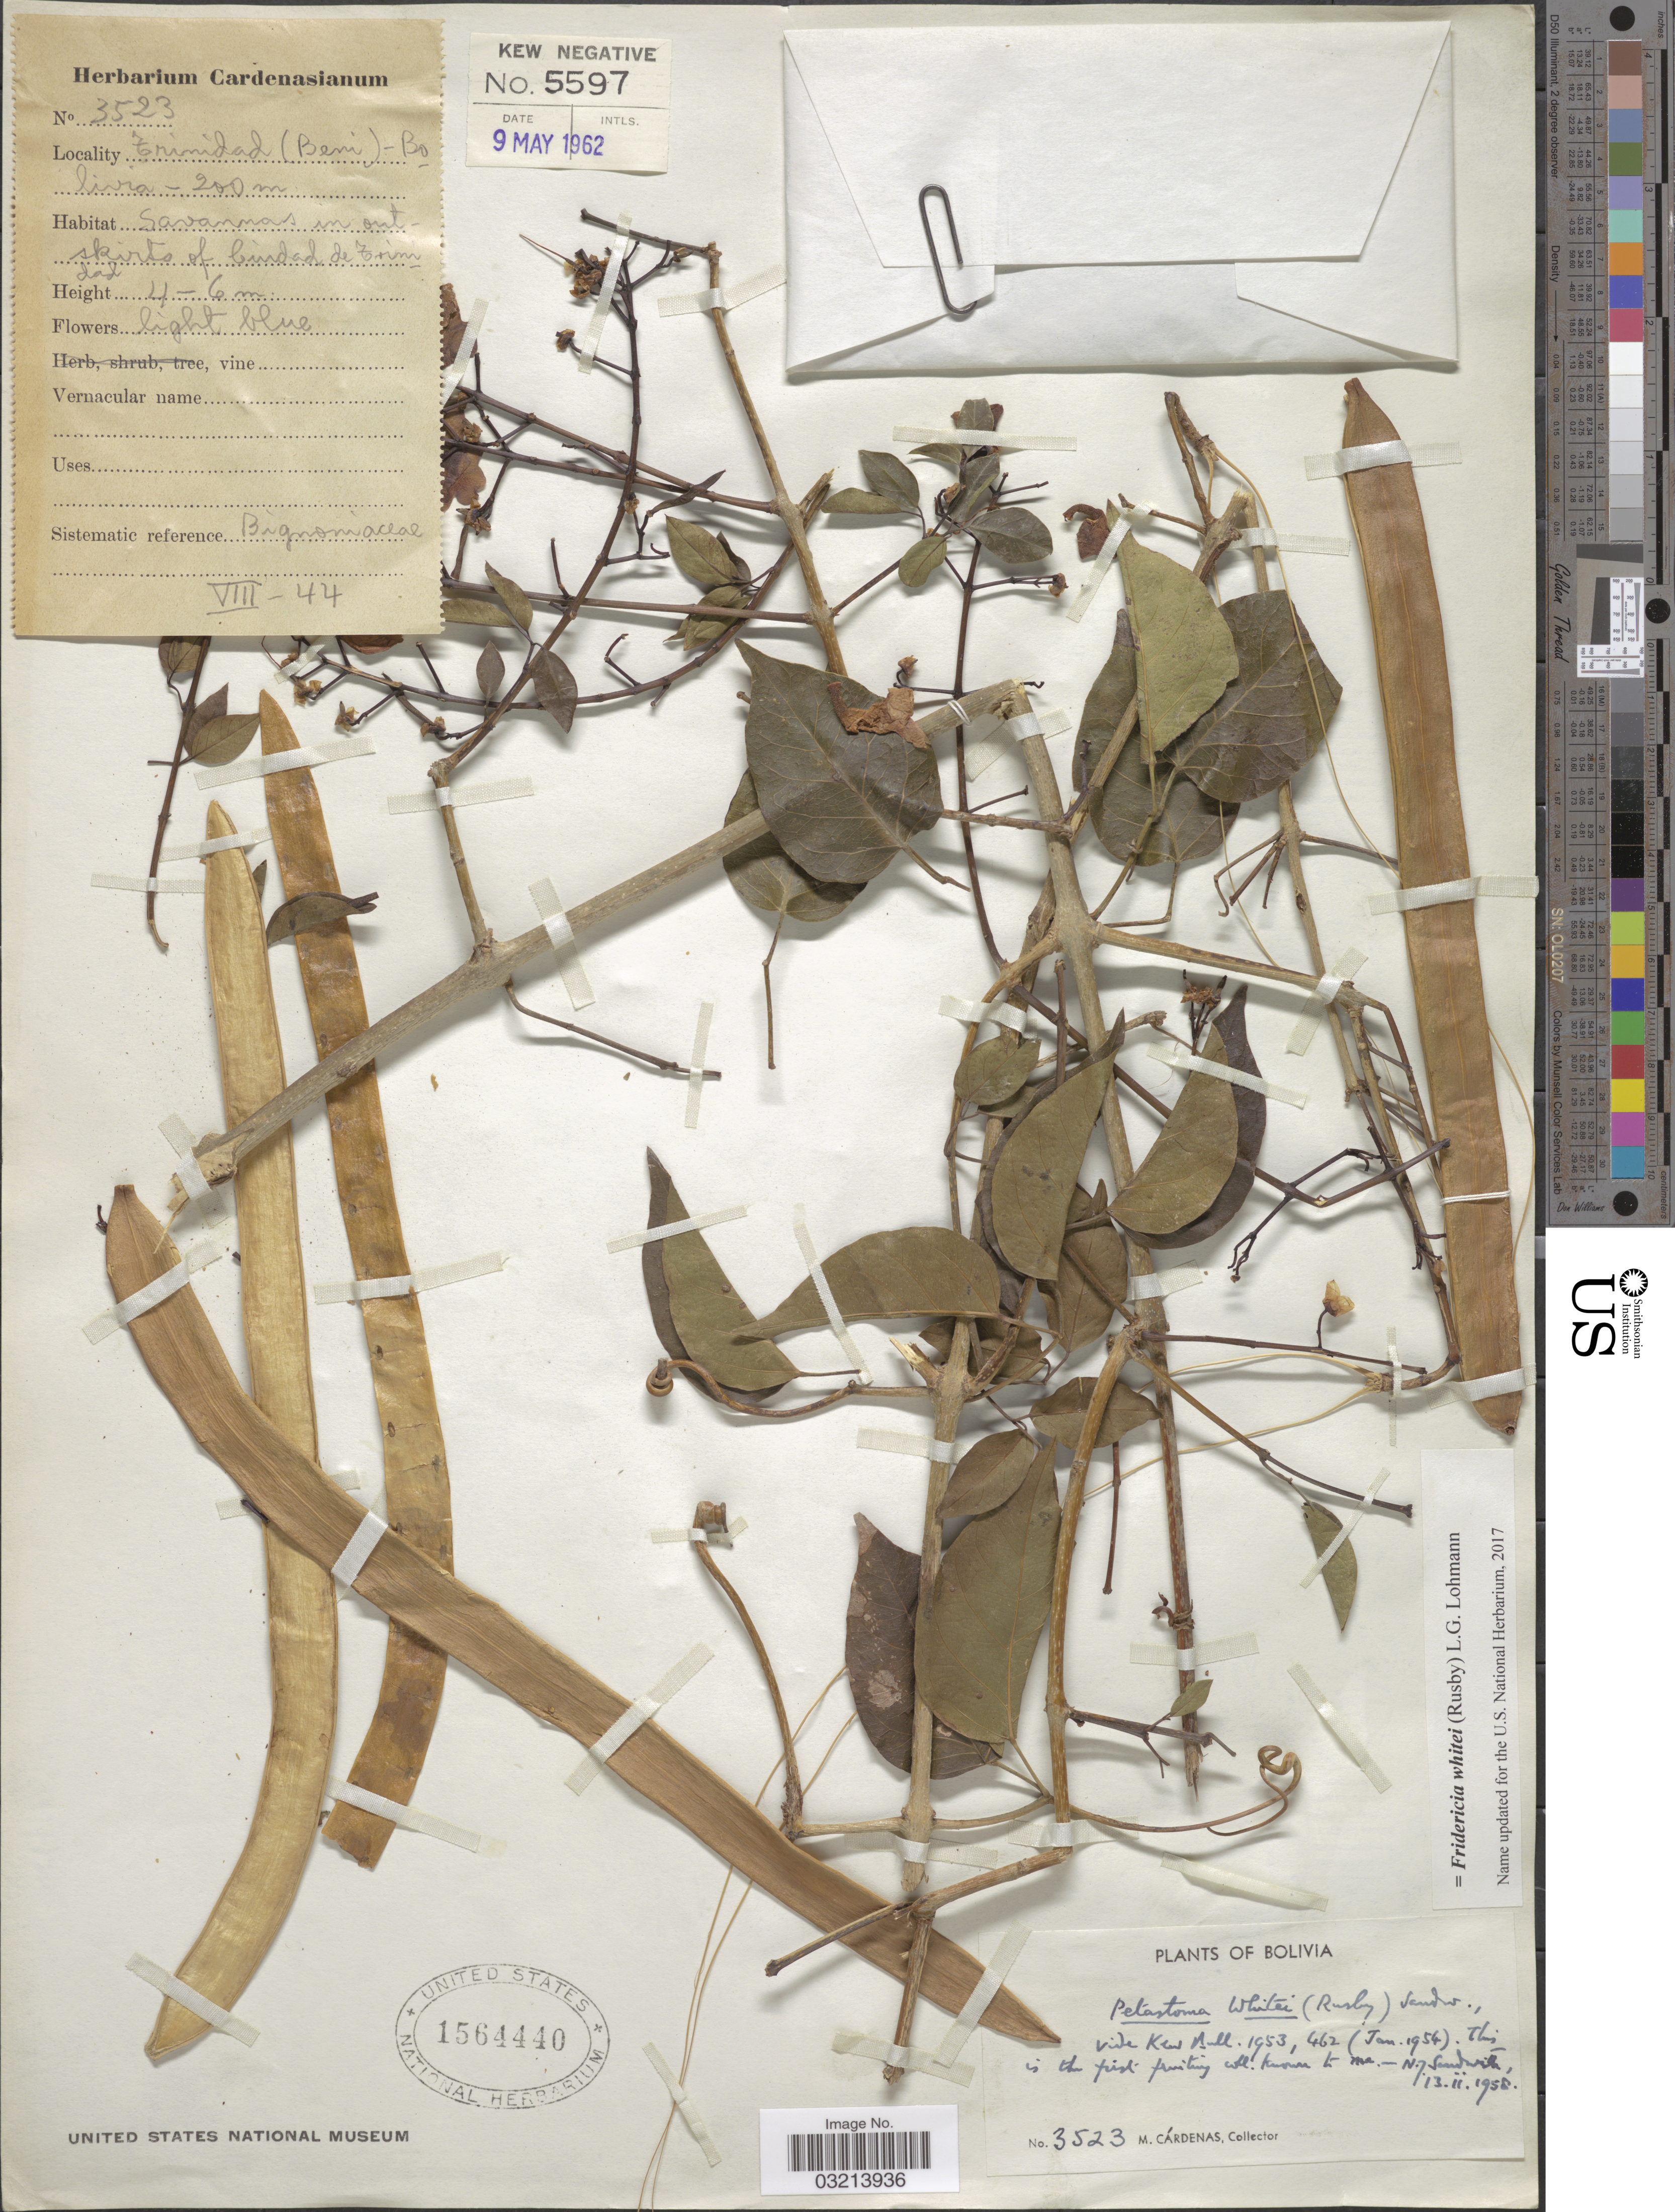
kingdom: Plantae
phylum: Tracheophyta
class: Magnoliopsida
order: Lamiales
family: Bignoniaceae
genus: Fridericia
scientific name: Fridericia whitei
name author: (Rusby) L.G. Lohmann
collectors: M. Cárdenas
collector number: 3523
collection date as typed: Transcribed d/m/y: /8/44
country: Bolivia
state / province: Beni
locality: Trinidad.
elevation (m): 200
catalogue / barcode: US 1564440